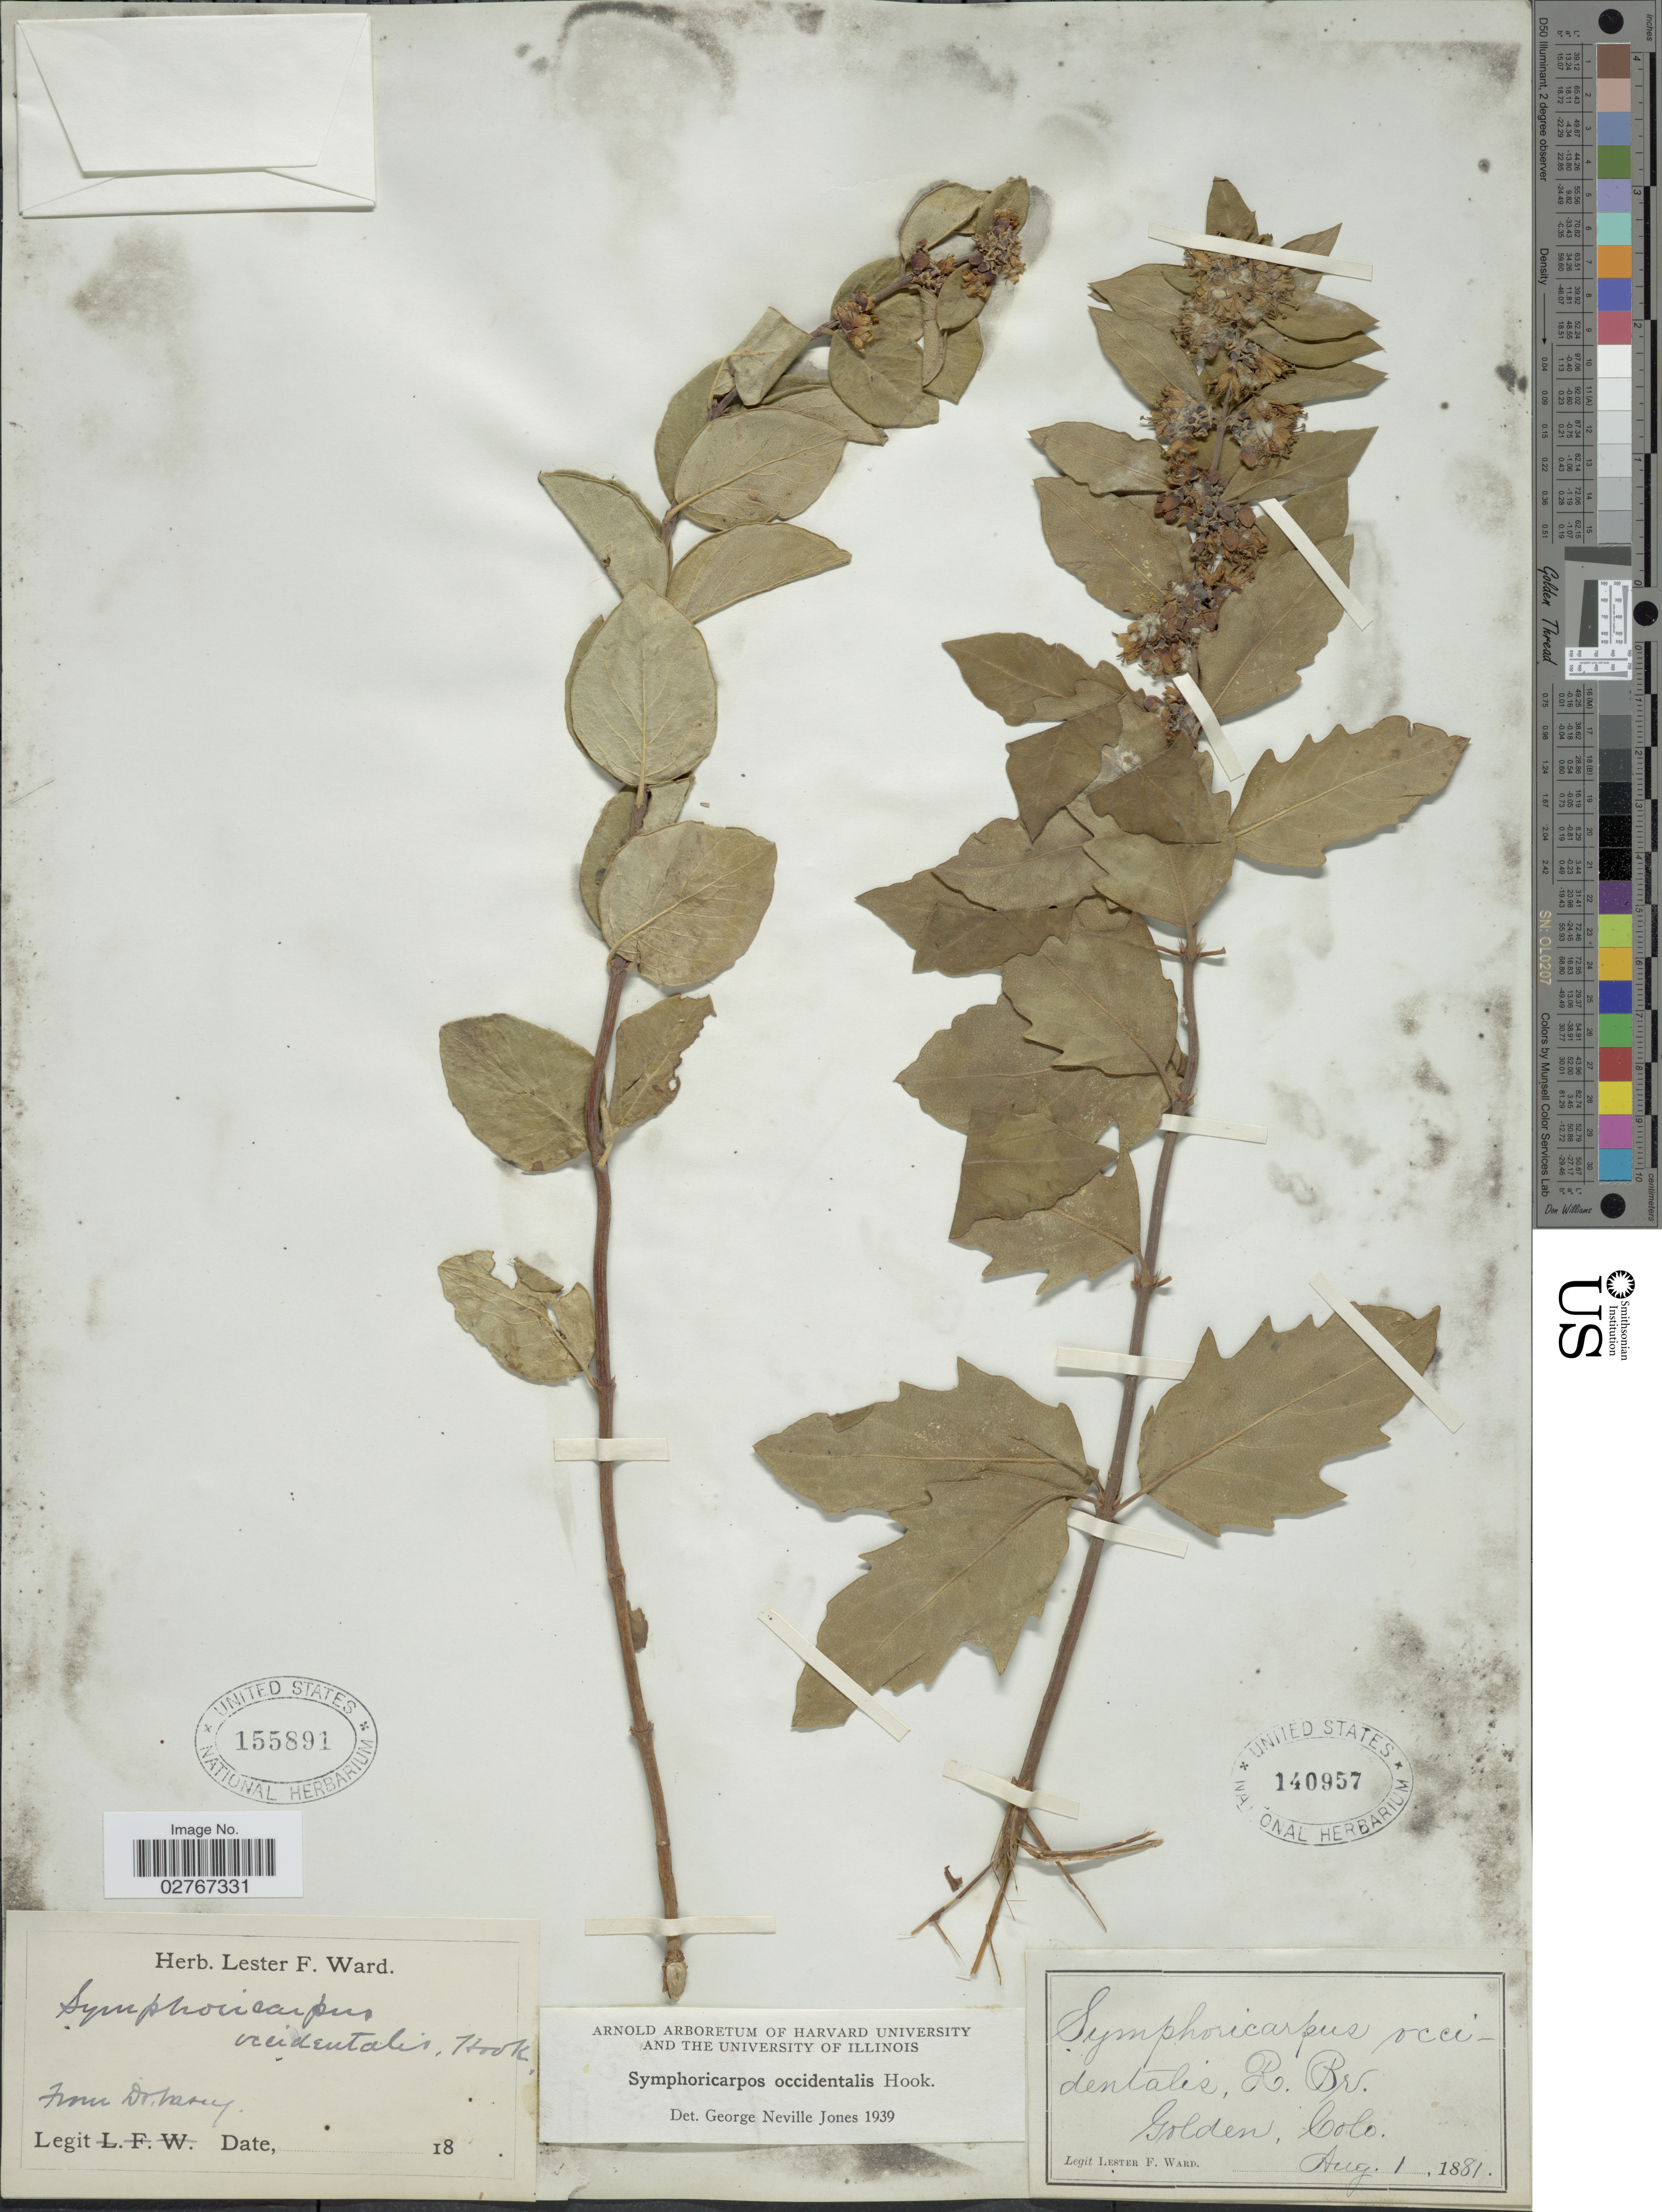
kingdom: Plantae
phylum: Tracheophyta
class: Magnoliopsida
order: Dipsacales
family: Caprifoliaceae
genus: Symphoricarpos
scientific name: Symphoricarpos occidentalis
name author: (R. Br.) Hook.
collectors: L. F. Ward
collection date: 1881-08-01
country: United States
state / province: Colorado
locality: Golden.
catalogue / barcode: US 140957